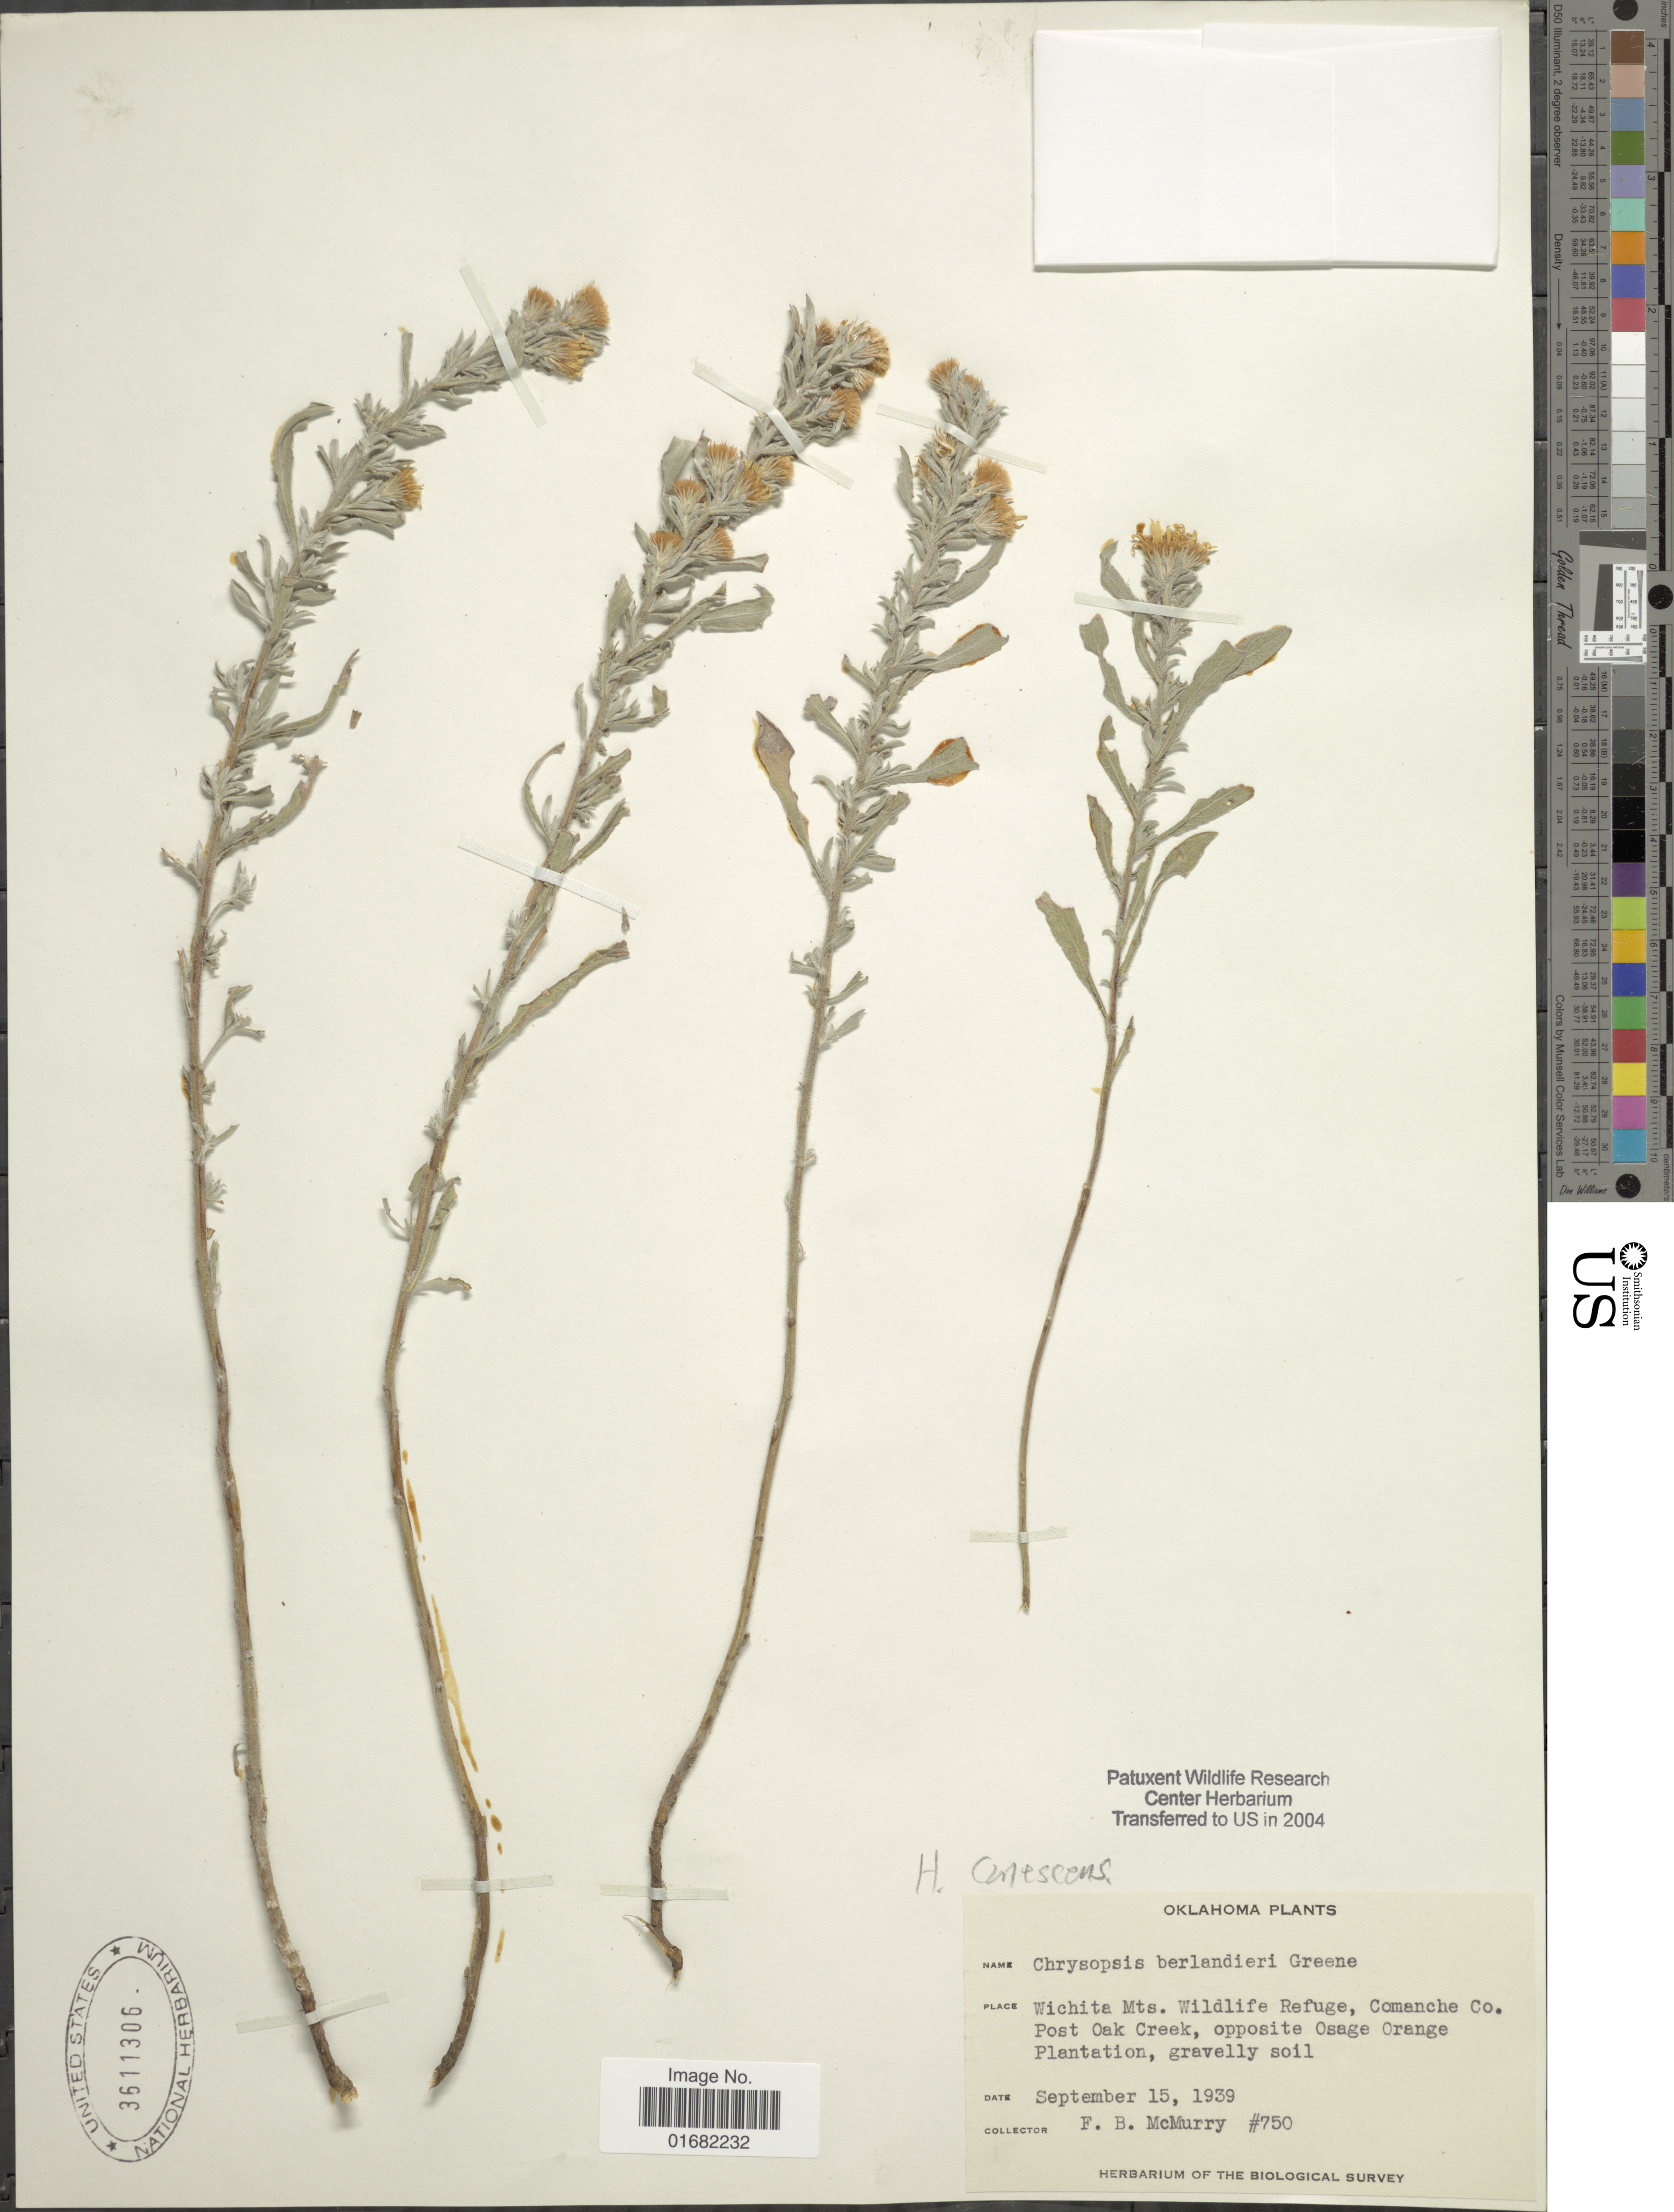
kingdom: Plantae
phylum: Tracheophyta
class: Magnoliopsida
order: Asterales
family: Asteraceae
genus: Heterotheca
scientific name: Heterotheca canescens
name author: (DC.) Shinners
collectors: F. B. McMurry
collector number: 750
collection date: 1939-09-15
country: United States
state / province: Oklahoma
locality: Wichita Mts. Wildlife Refuge, Comanche Co. Post Oak Creek, opposite Osage Orange Plantation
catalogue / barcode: US 3611306